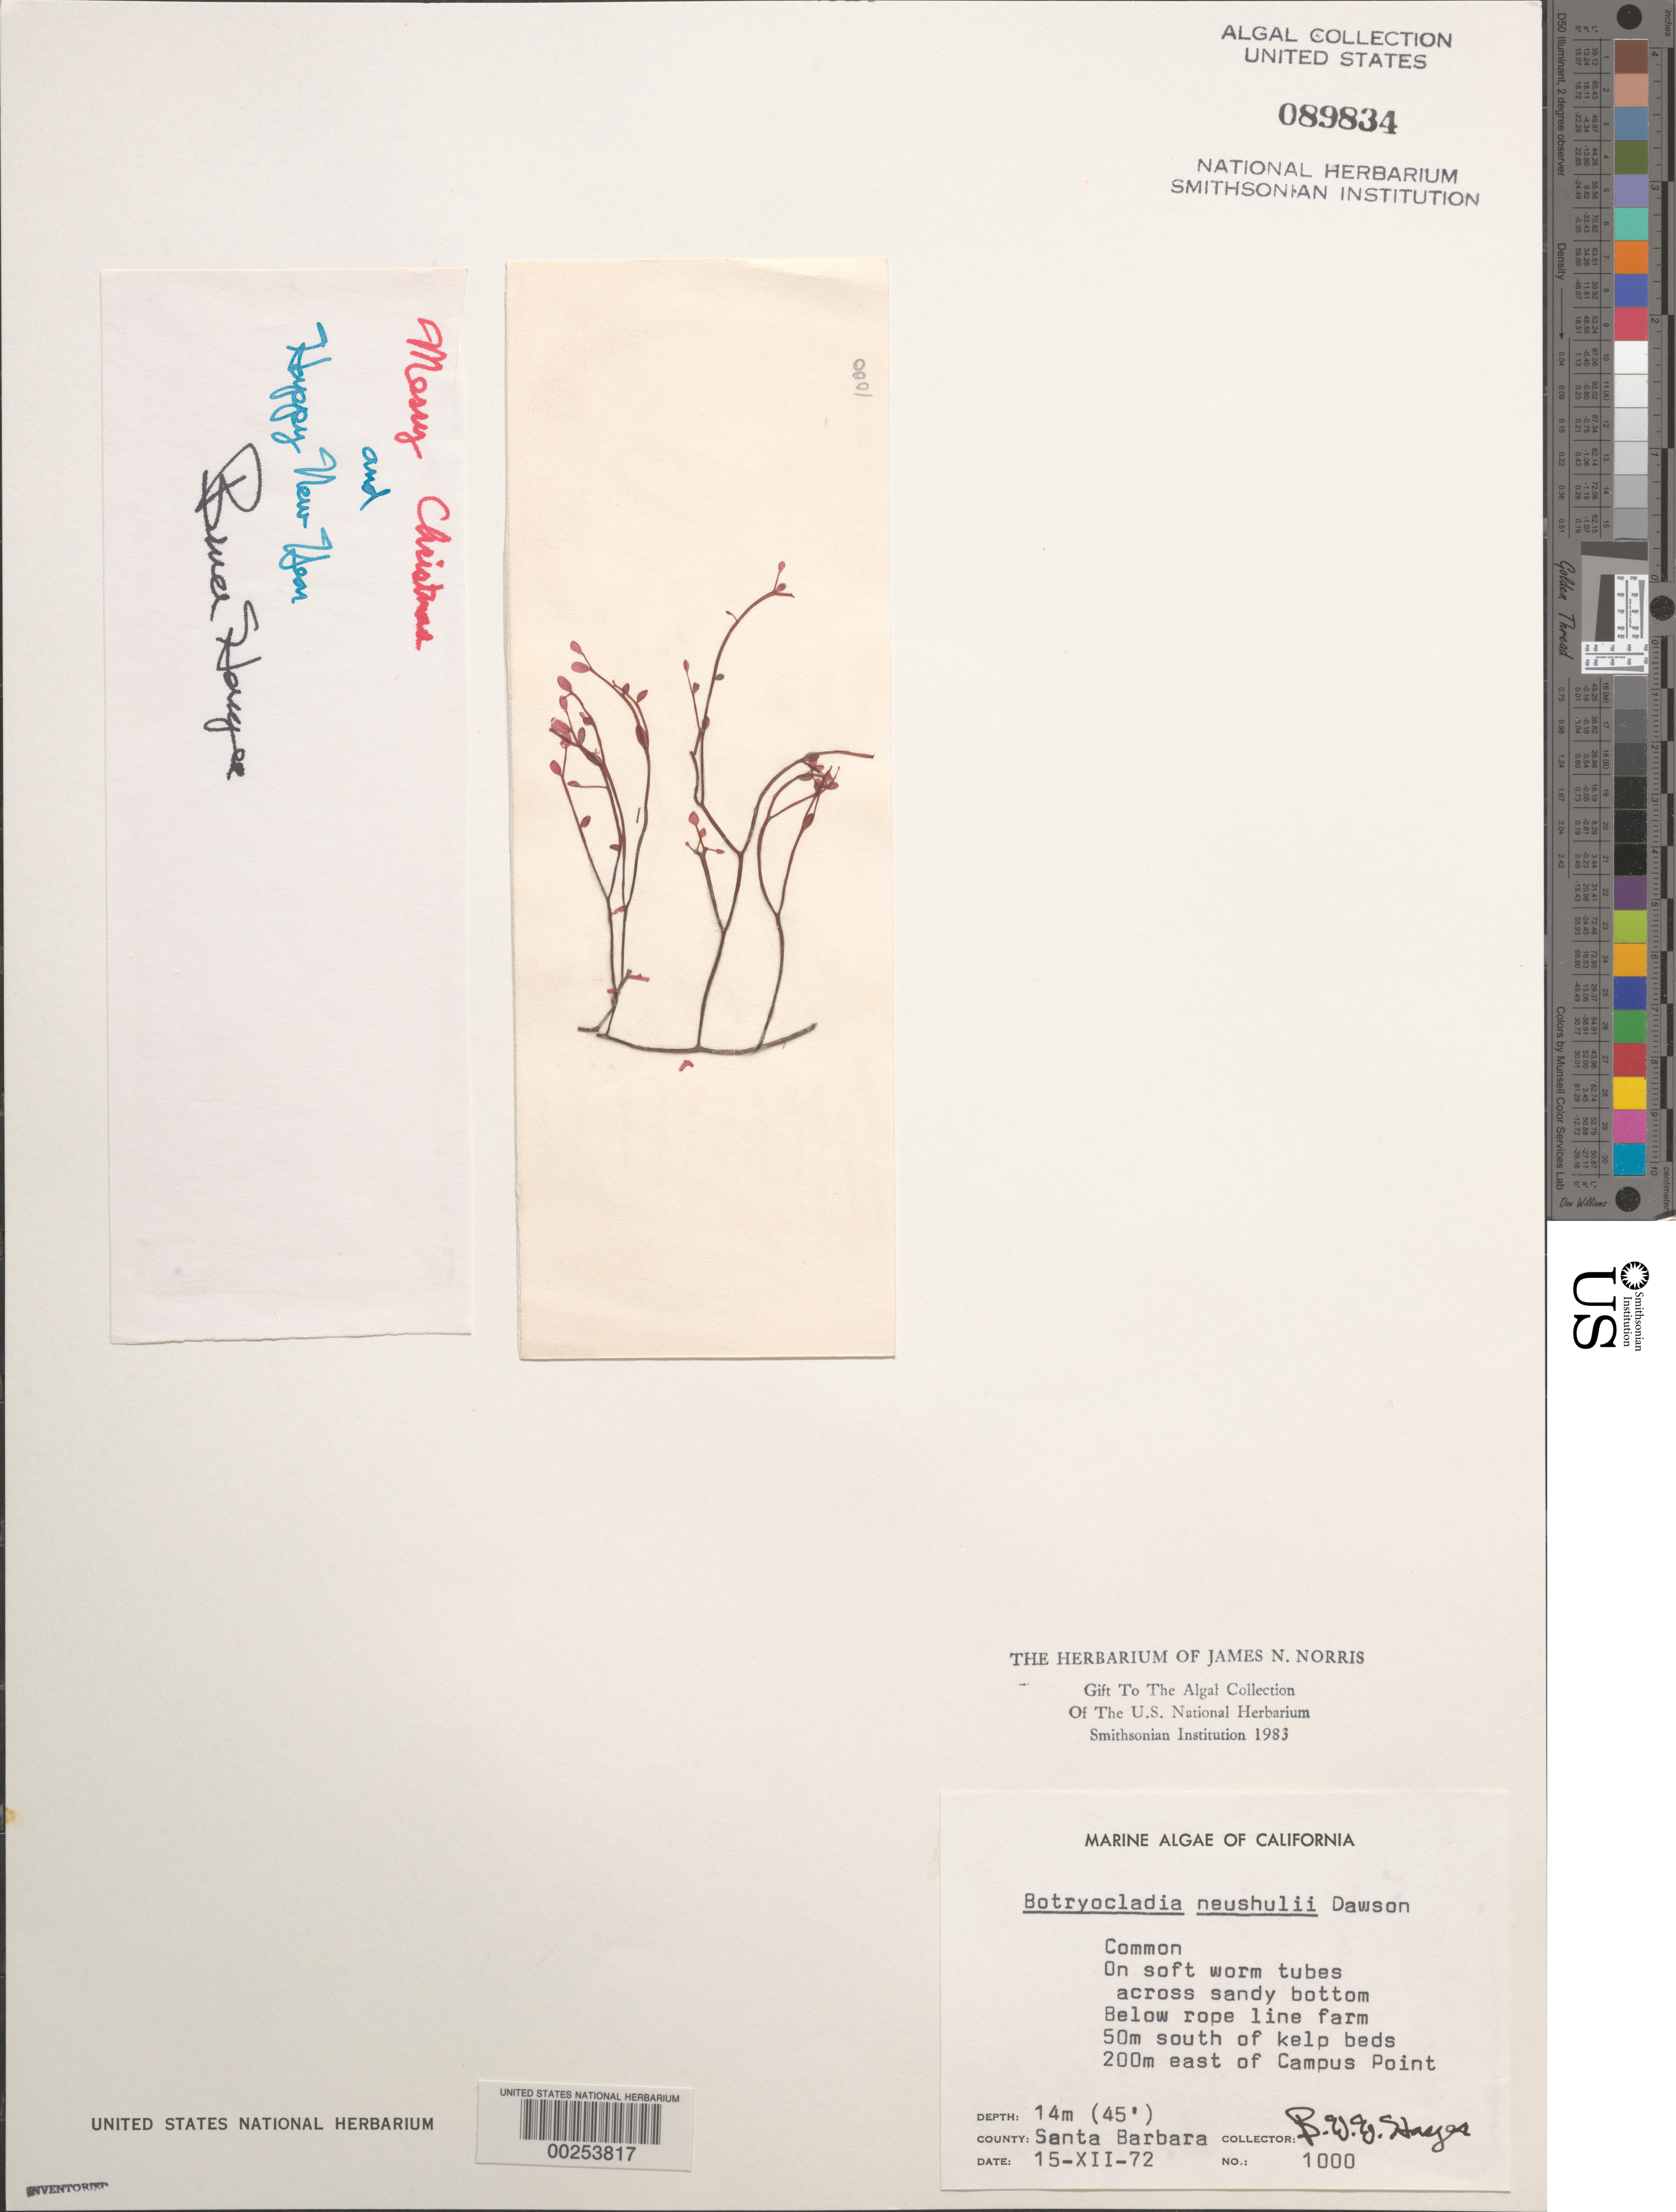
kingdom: Plantae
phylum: Rhodophyta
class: Florideophyceae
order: Rhodymeniales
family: Rhodymeniaceae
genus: Botryocladia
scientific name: Botryocladia neushulii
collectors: B. W. Hayes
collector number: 1000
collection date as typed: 15 Dec 1972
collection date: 1972-12-15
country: United States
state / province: California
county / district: Santa Barbara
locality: Santa Barbara, east of Campus Point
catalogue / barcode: US 89834